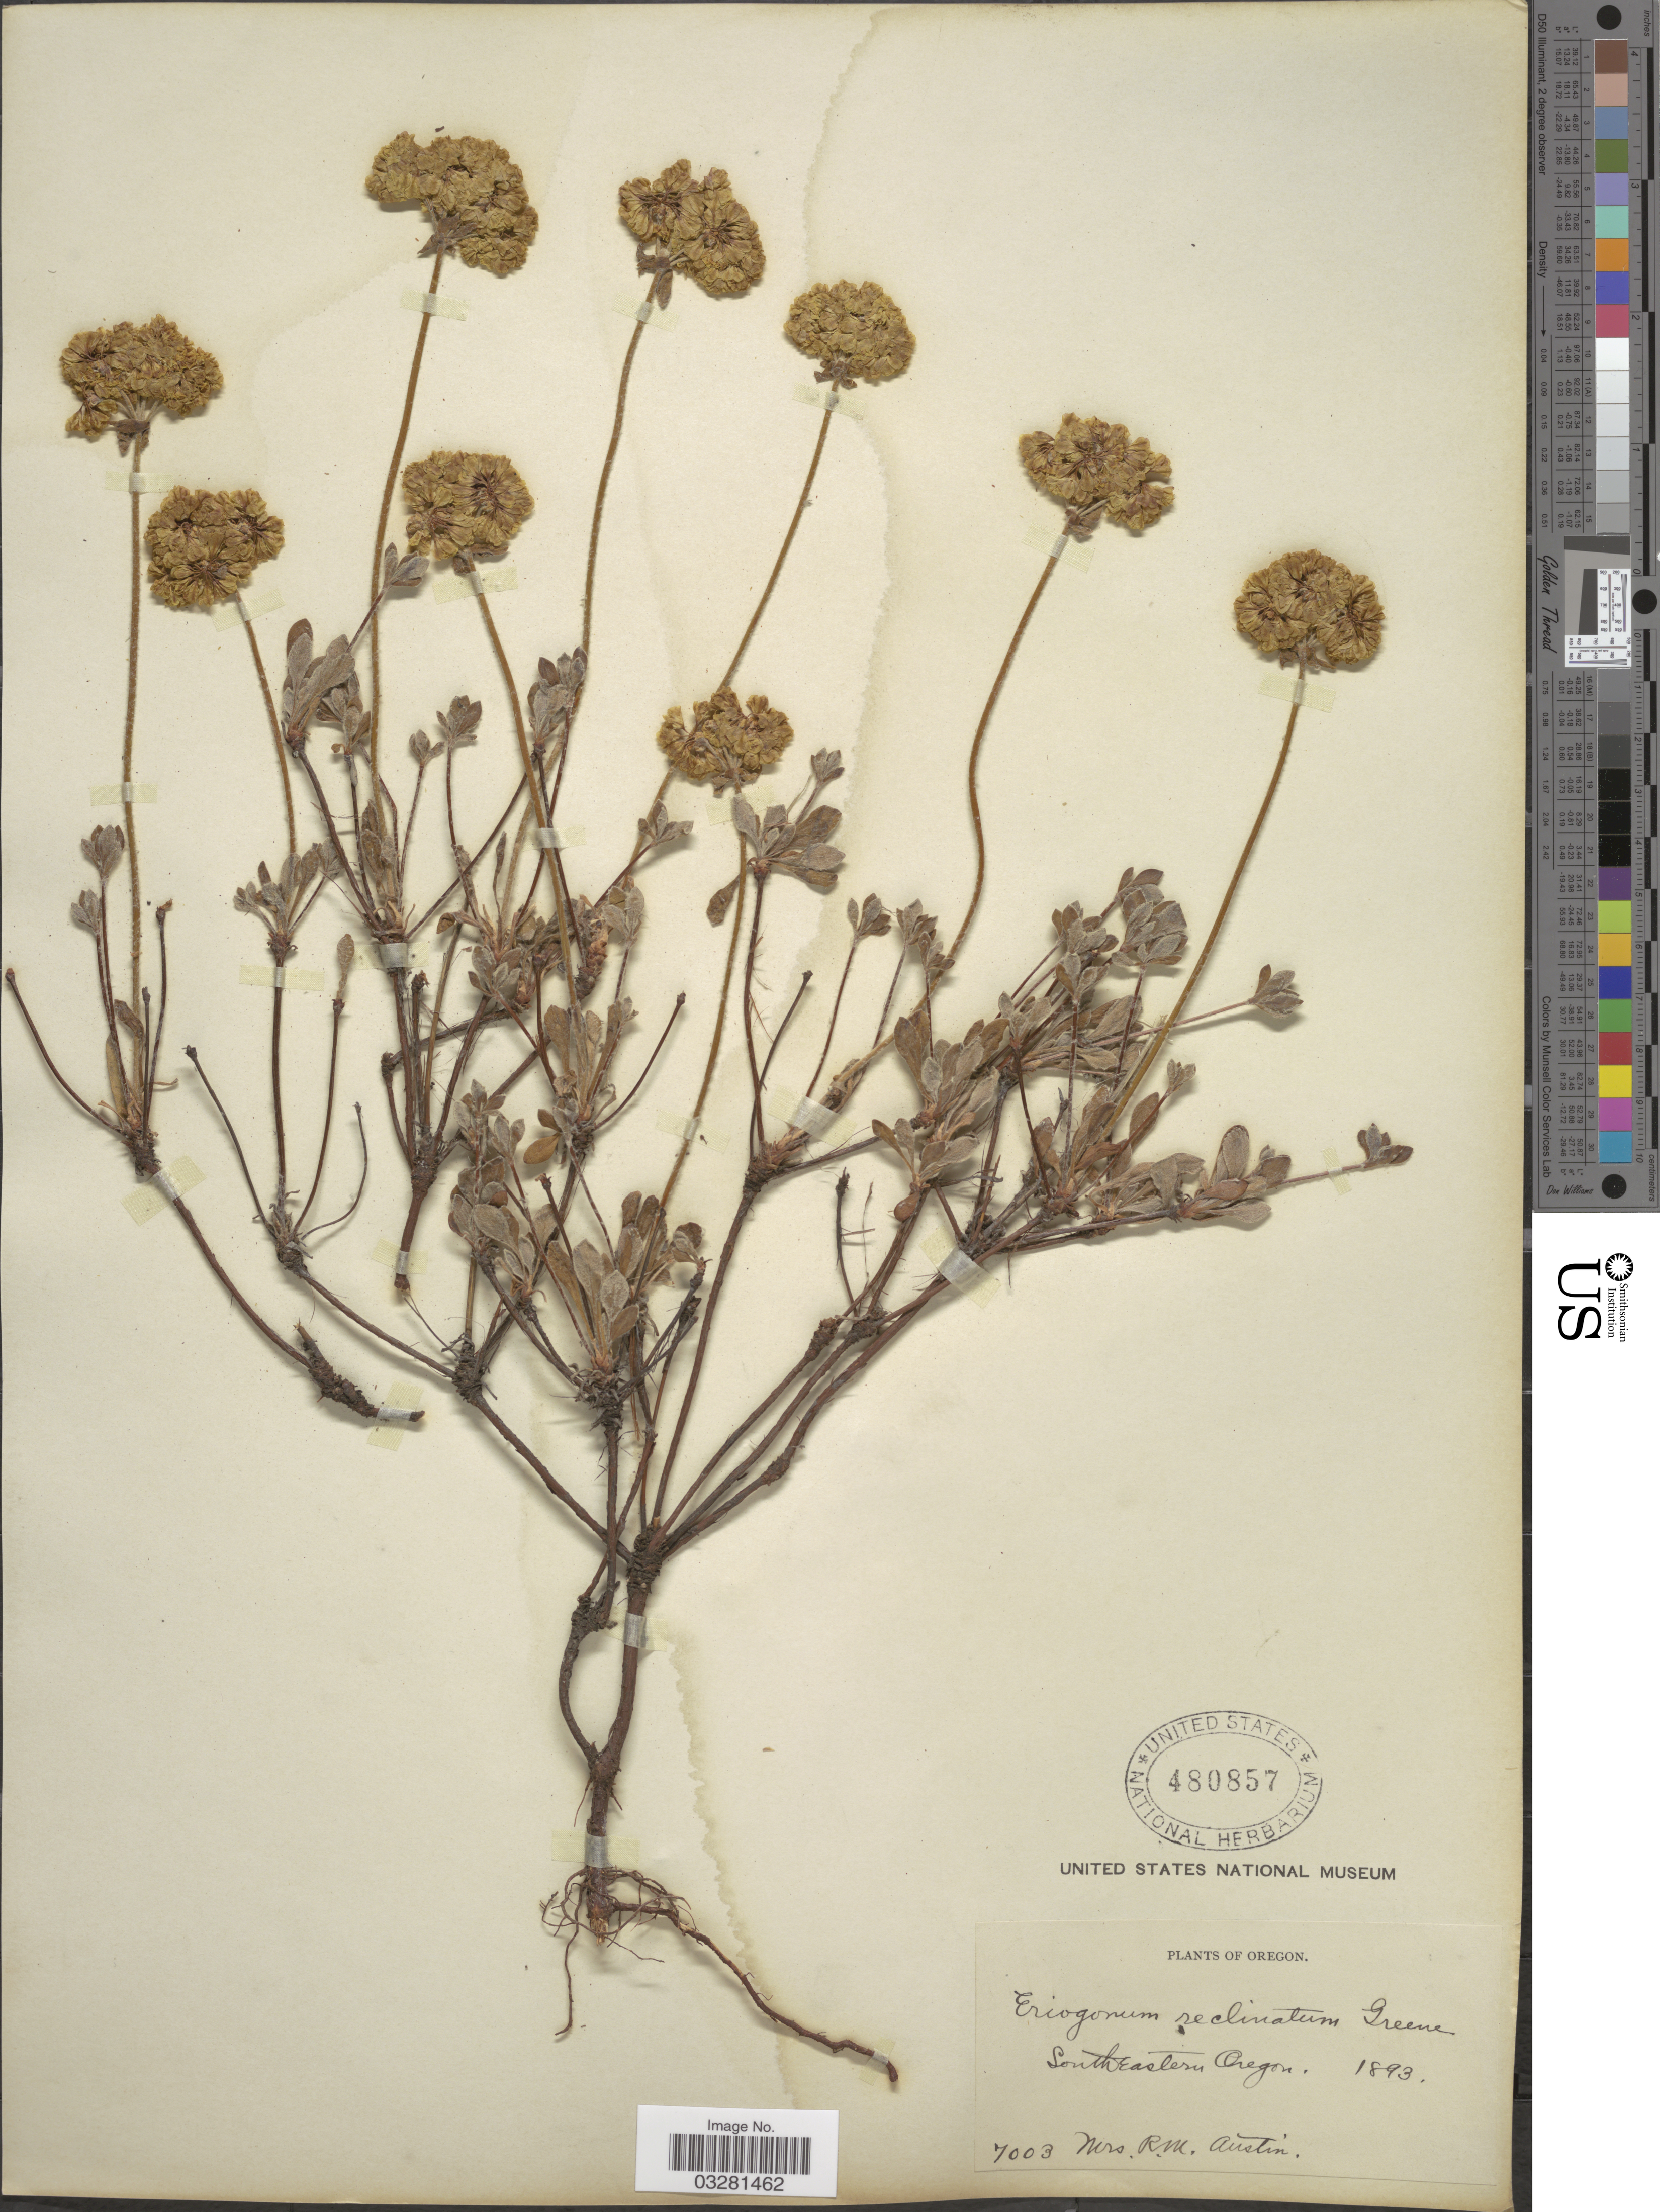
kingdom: Plantae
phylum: Tracheophyta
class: Magnoliopsida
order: Caryophyllales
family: Polygonaceae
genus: Eriogonum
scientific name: Eriogonum umbellatum var. umbellatum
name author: Torr.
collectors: R. Austin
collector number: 7003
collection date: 1893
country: United States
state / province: Oregon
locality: Southeastern Oregon.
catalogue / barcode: US 480857